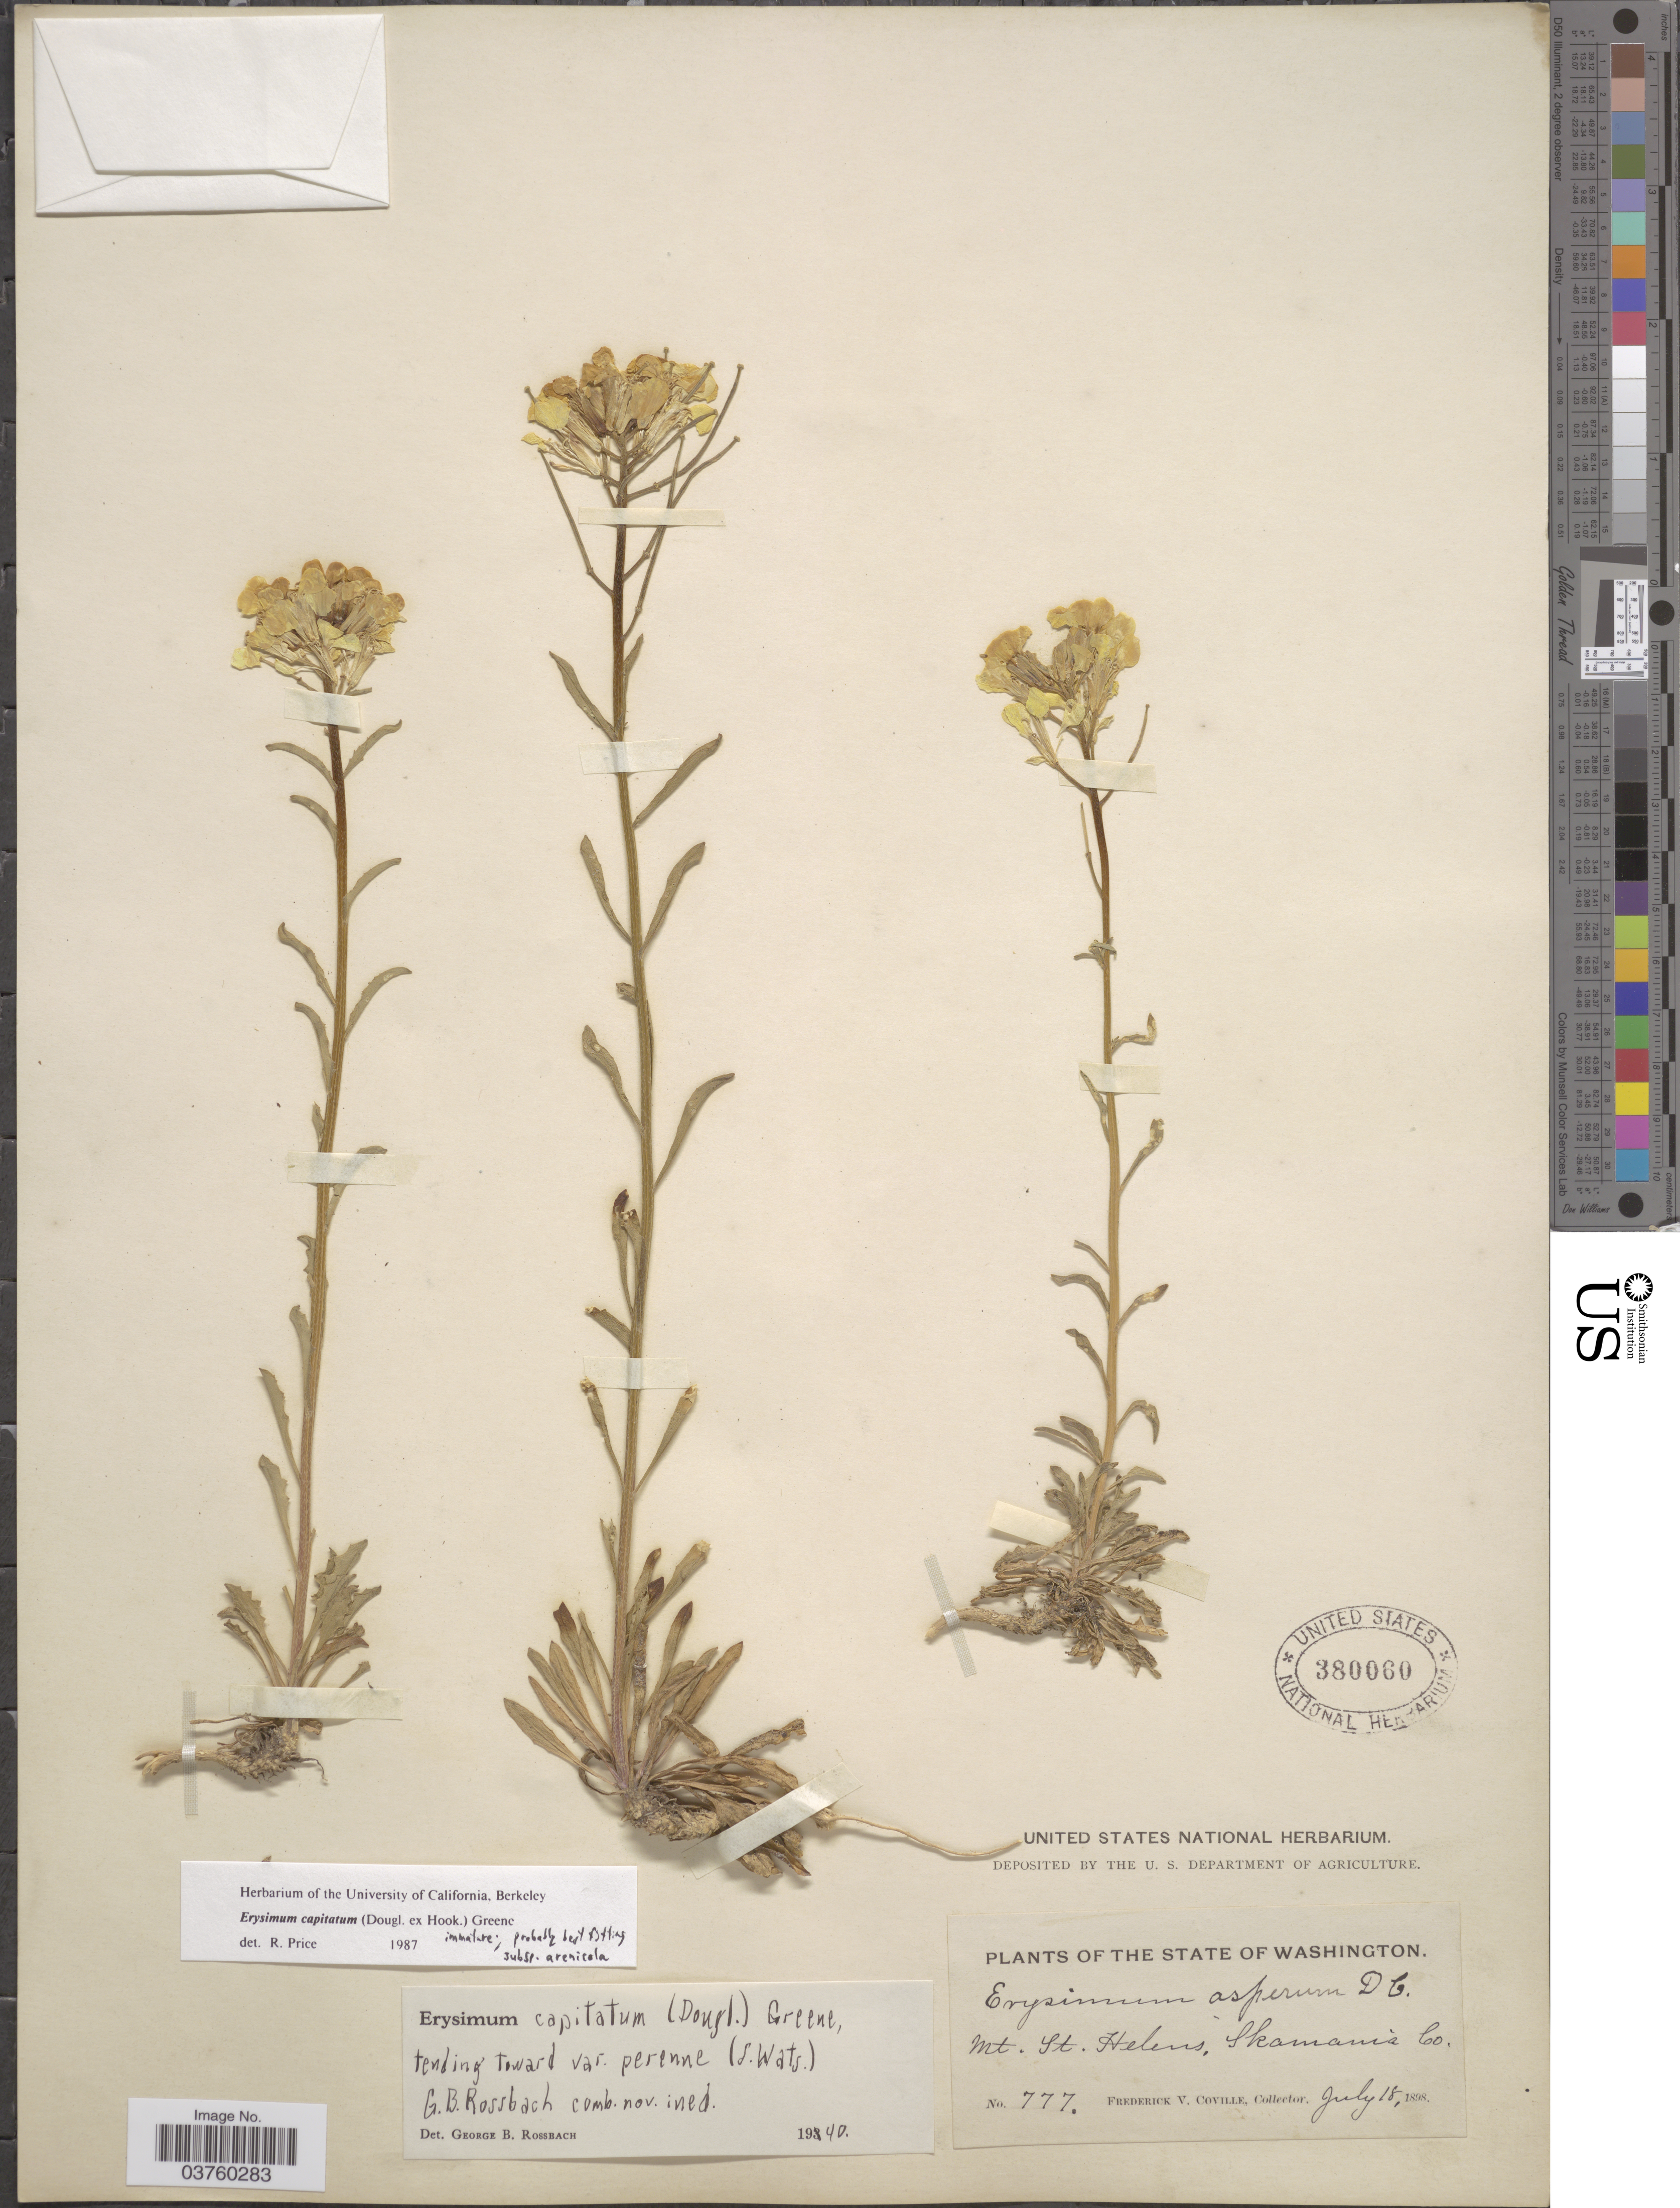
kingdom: Plantae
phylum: Tracheophyta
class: Magnoliopsida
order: Brassicales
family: Brassicaceae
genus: Erysimum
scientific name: Erysimum capitatum subsp. arenicola (S. Watson) R.A. Price, comb. nov. ined.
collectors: F. V. Coville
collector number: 777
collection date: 1898-07-18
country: United States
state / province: Washington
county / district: Skamania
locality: Mt. St. Helens. Skamania Co.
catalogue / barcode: US 380060